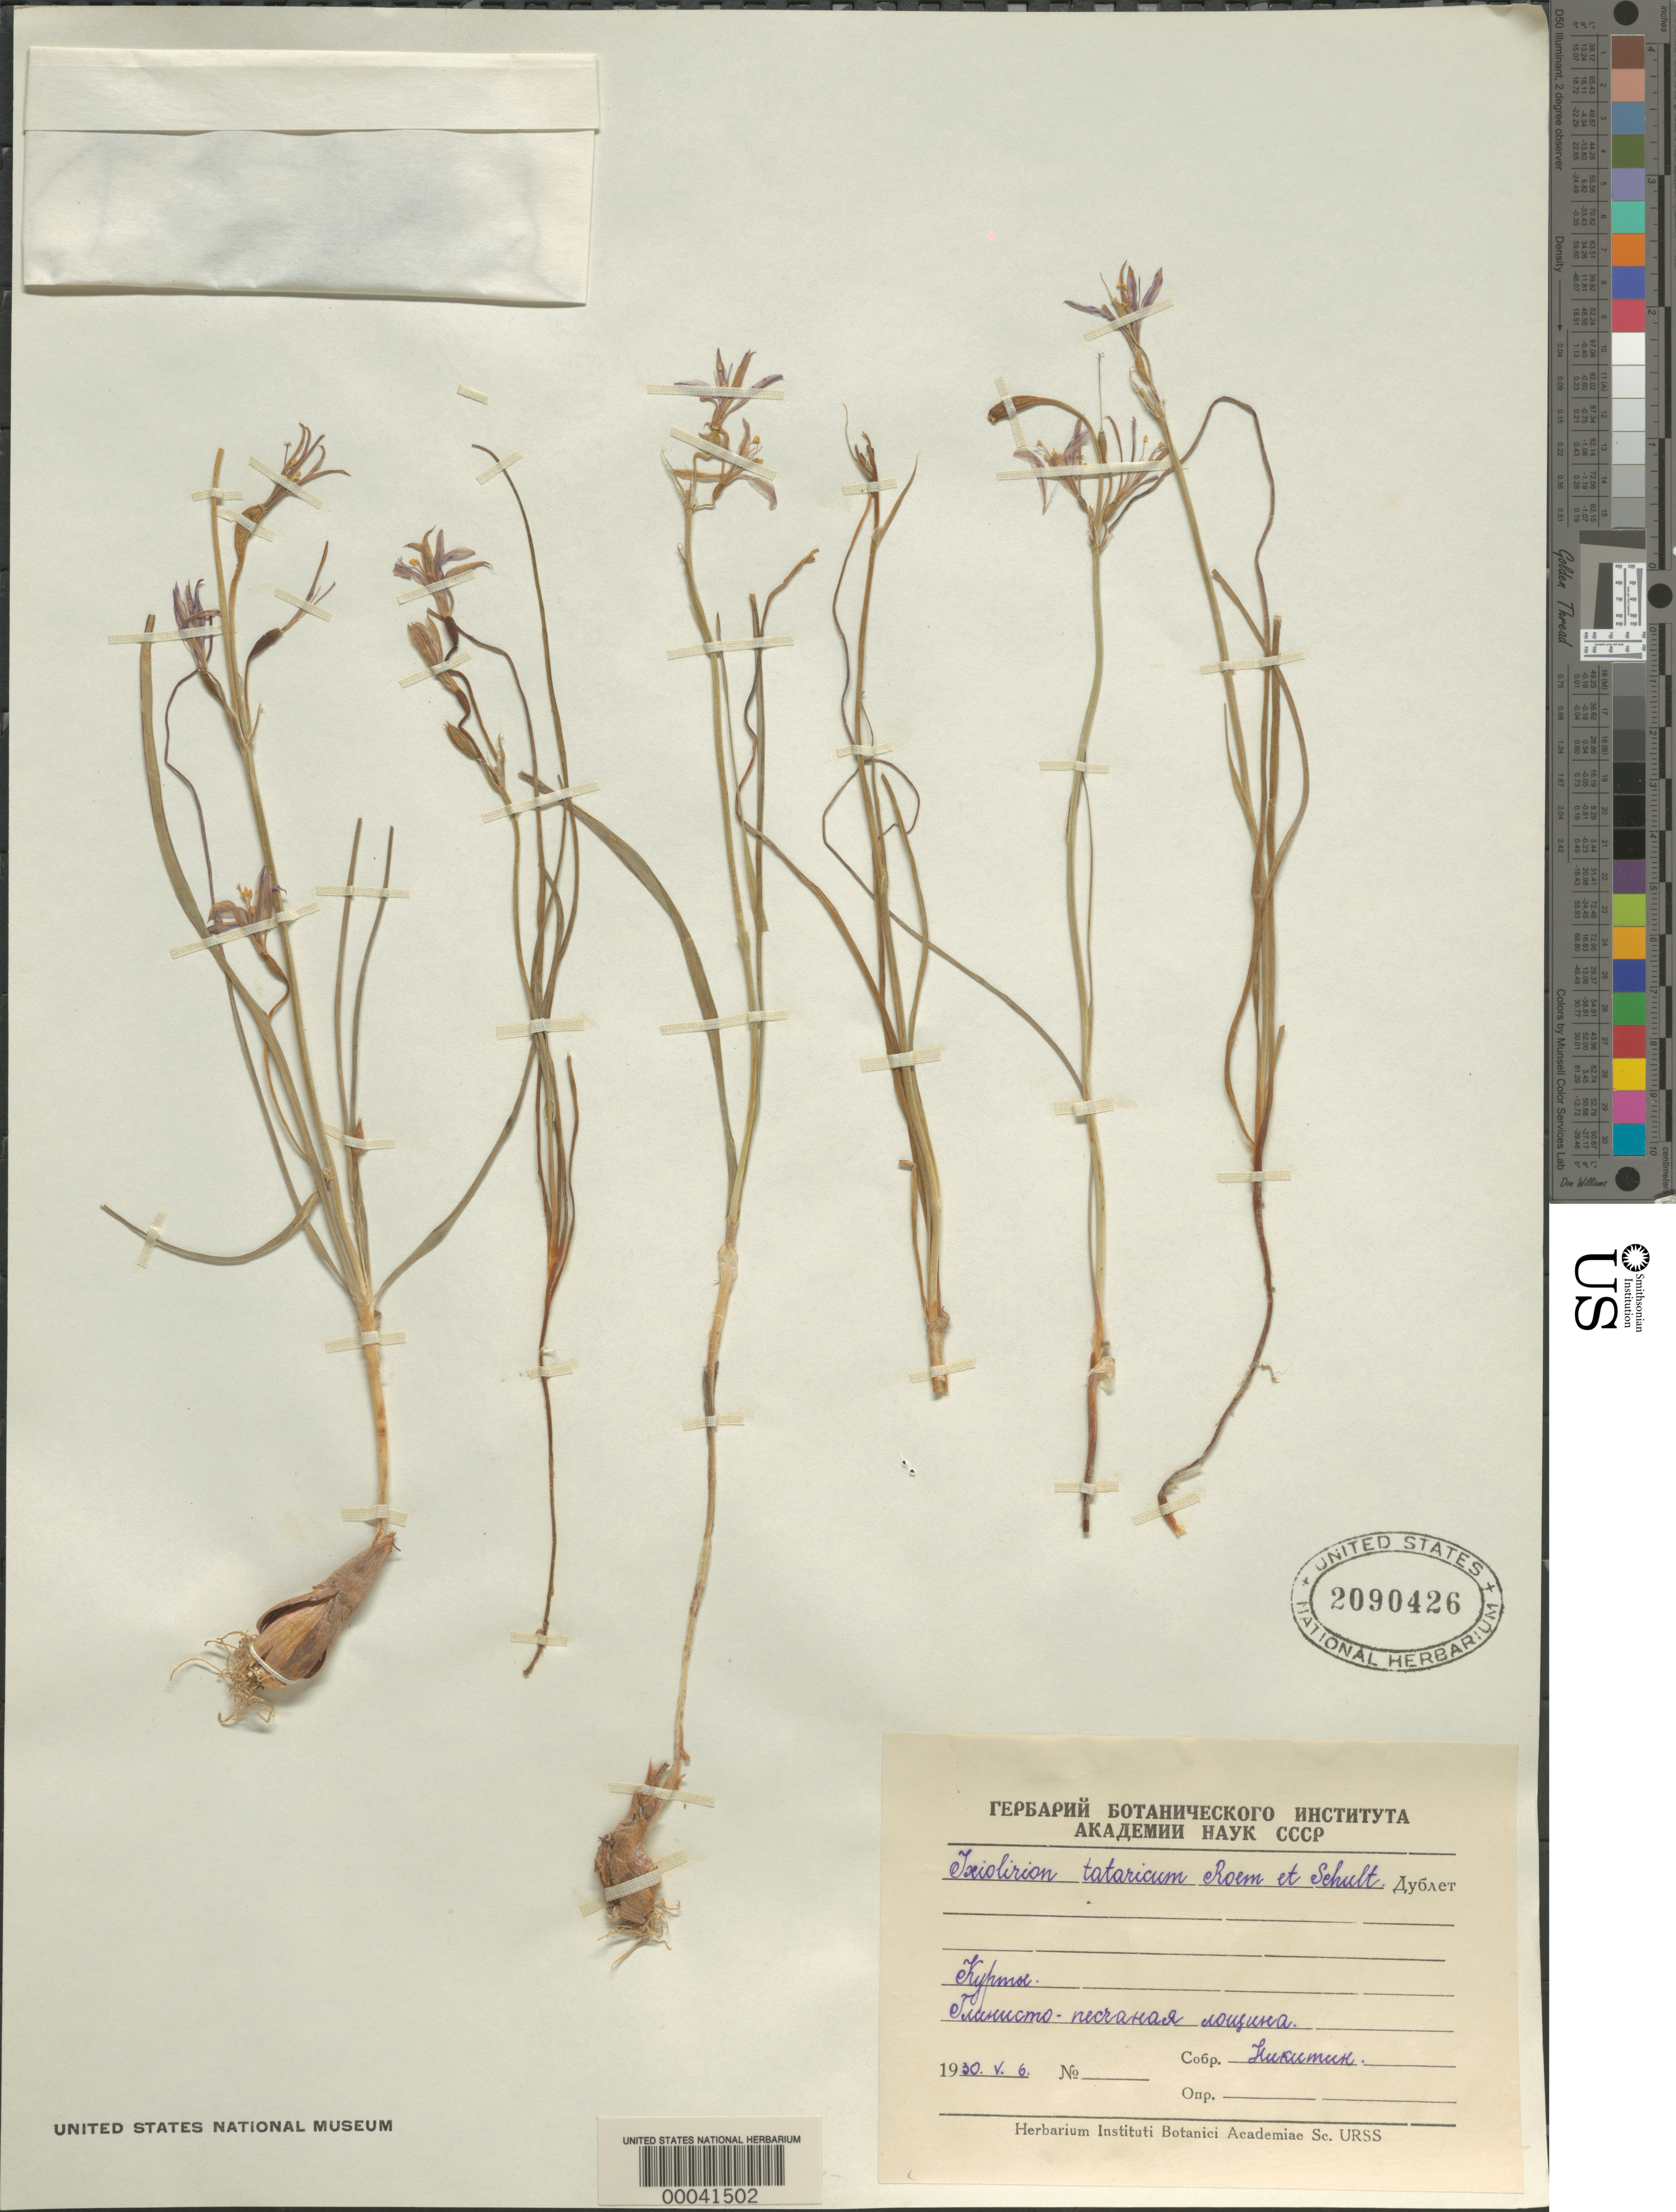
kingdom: Plantae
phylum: Tracheophyta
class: Liliopsida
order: Asparagales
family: Ixioliriaceae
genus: Ixiolirion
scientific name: Ixiolirion tataricum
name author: (Pall.) Schult. & Schult. f.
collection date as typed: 06 May 1930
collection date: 1930-05-06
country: Russian Federation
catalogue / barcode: US 2090426